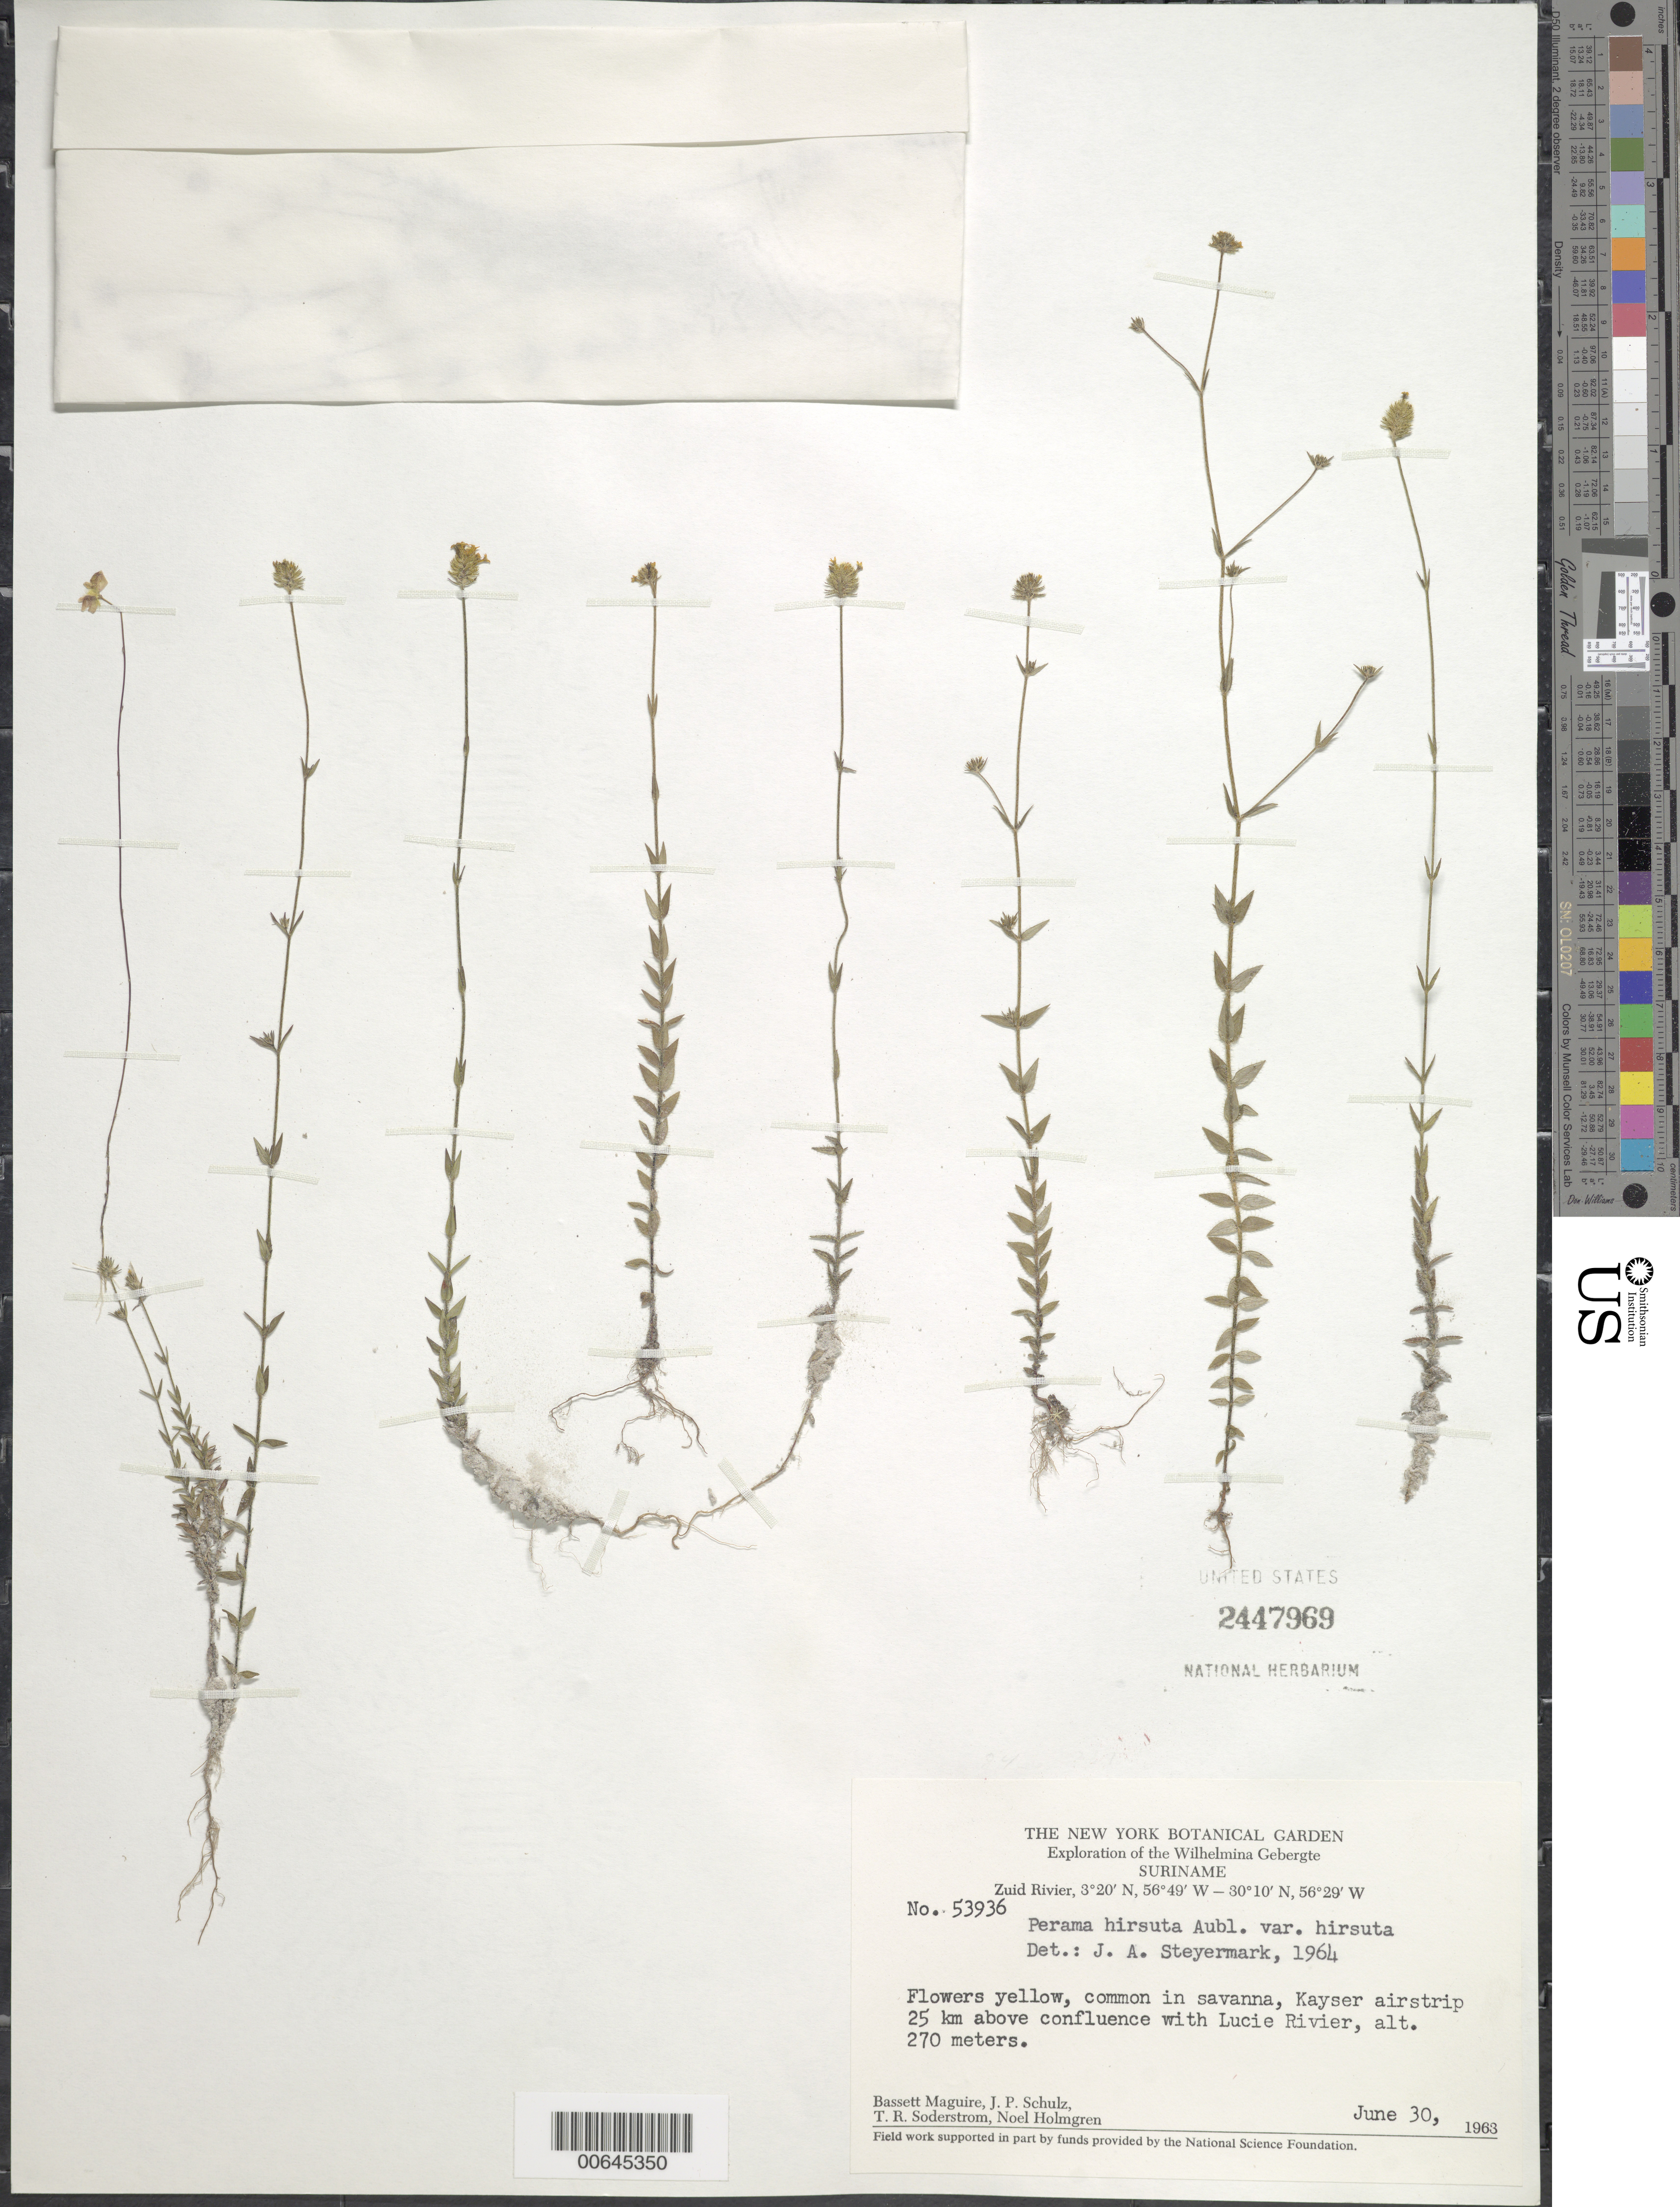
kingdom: Plantae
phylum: Tracheophyta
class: Magnoliopsida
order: Gentianales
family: Rubiaceae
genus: Perama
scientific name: Perama hirsuta var. hirsuta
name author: Aubl.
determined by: Steyermark, Julian A., (VEN)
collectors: B. Maguire, J. P. Schulz, T. R. Soderstrom & N. H. Holmgren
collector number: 53936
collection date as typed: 30-Jun-63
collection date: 1963-06-30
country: Suriname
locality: Kayser Airstrip, Zuid R., 45 km above confl. with Lucie R., Wilhelmina Gebergte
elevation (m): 270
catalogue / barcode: US 2447969